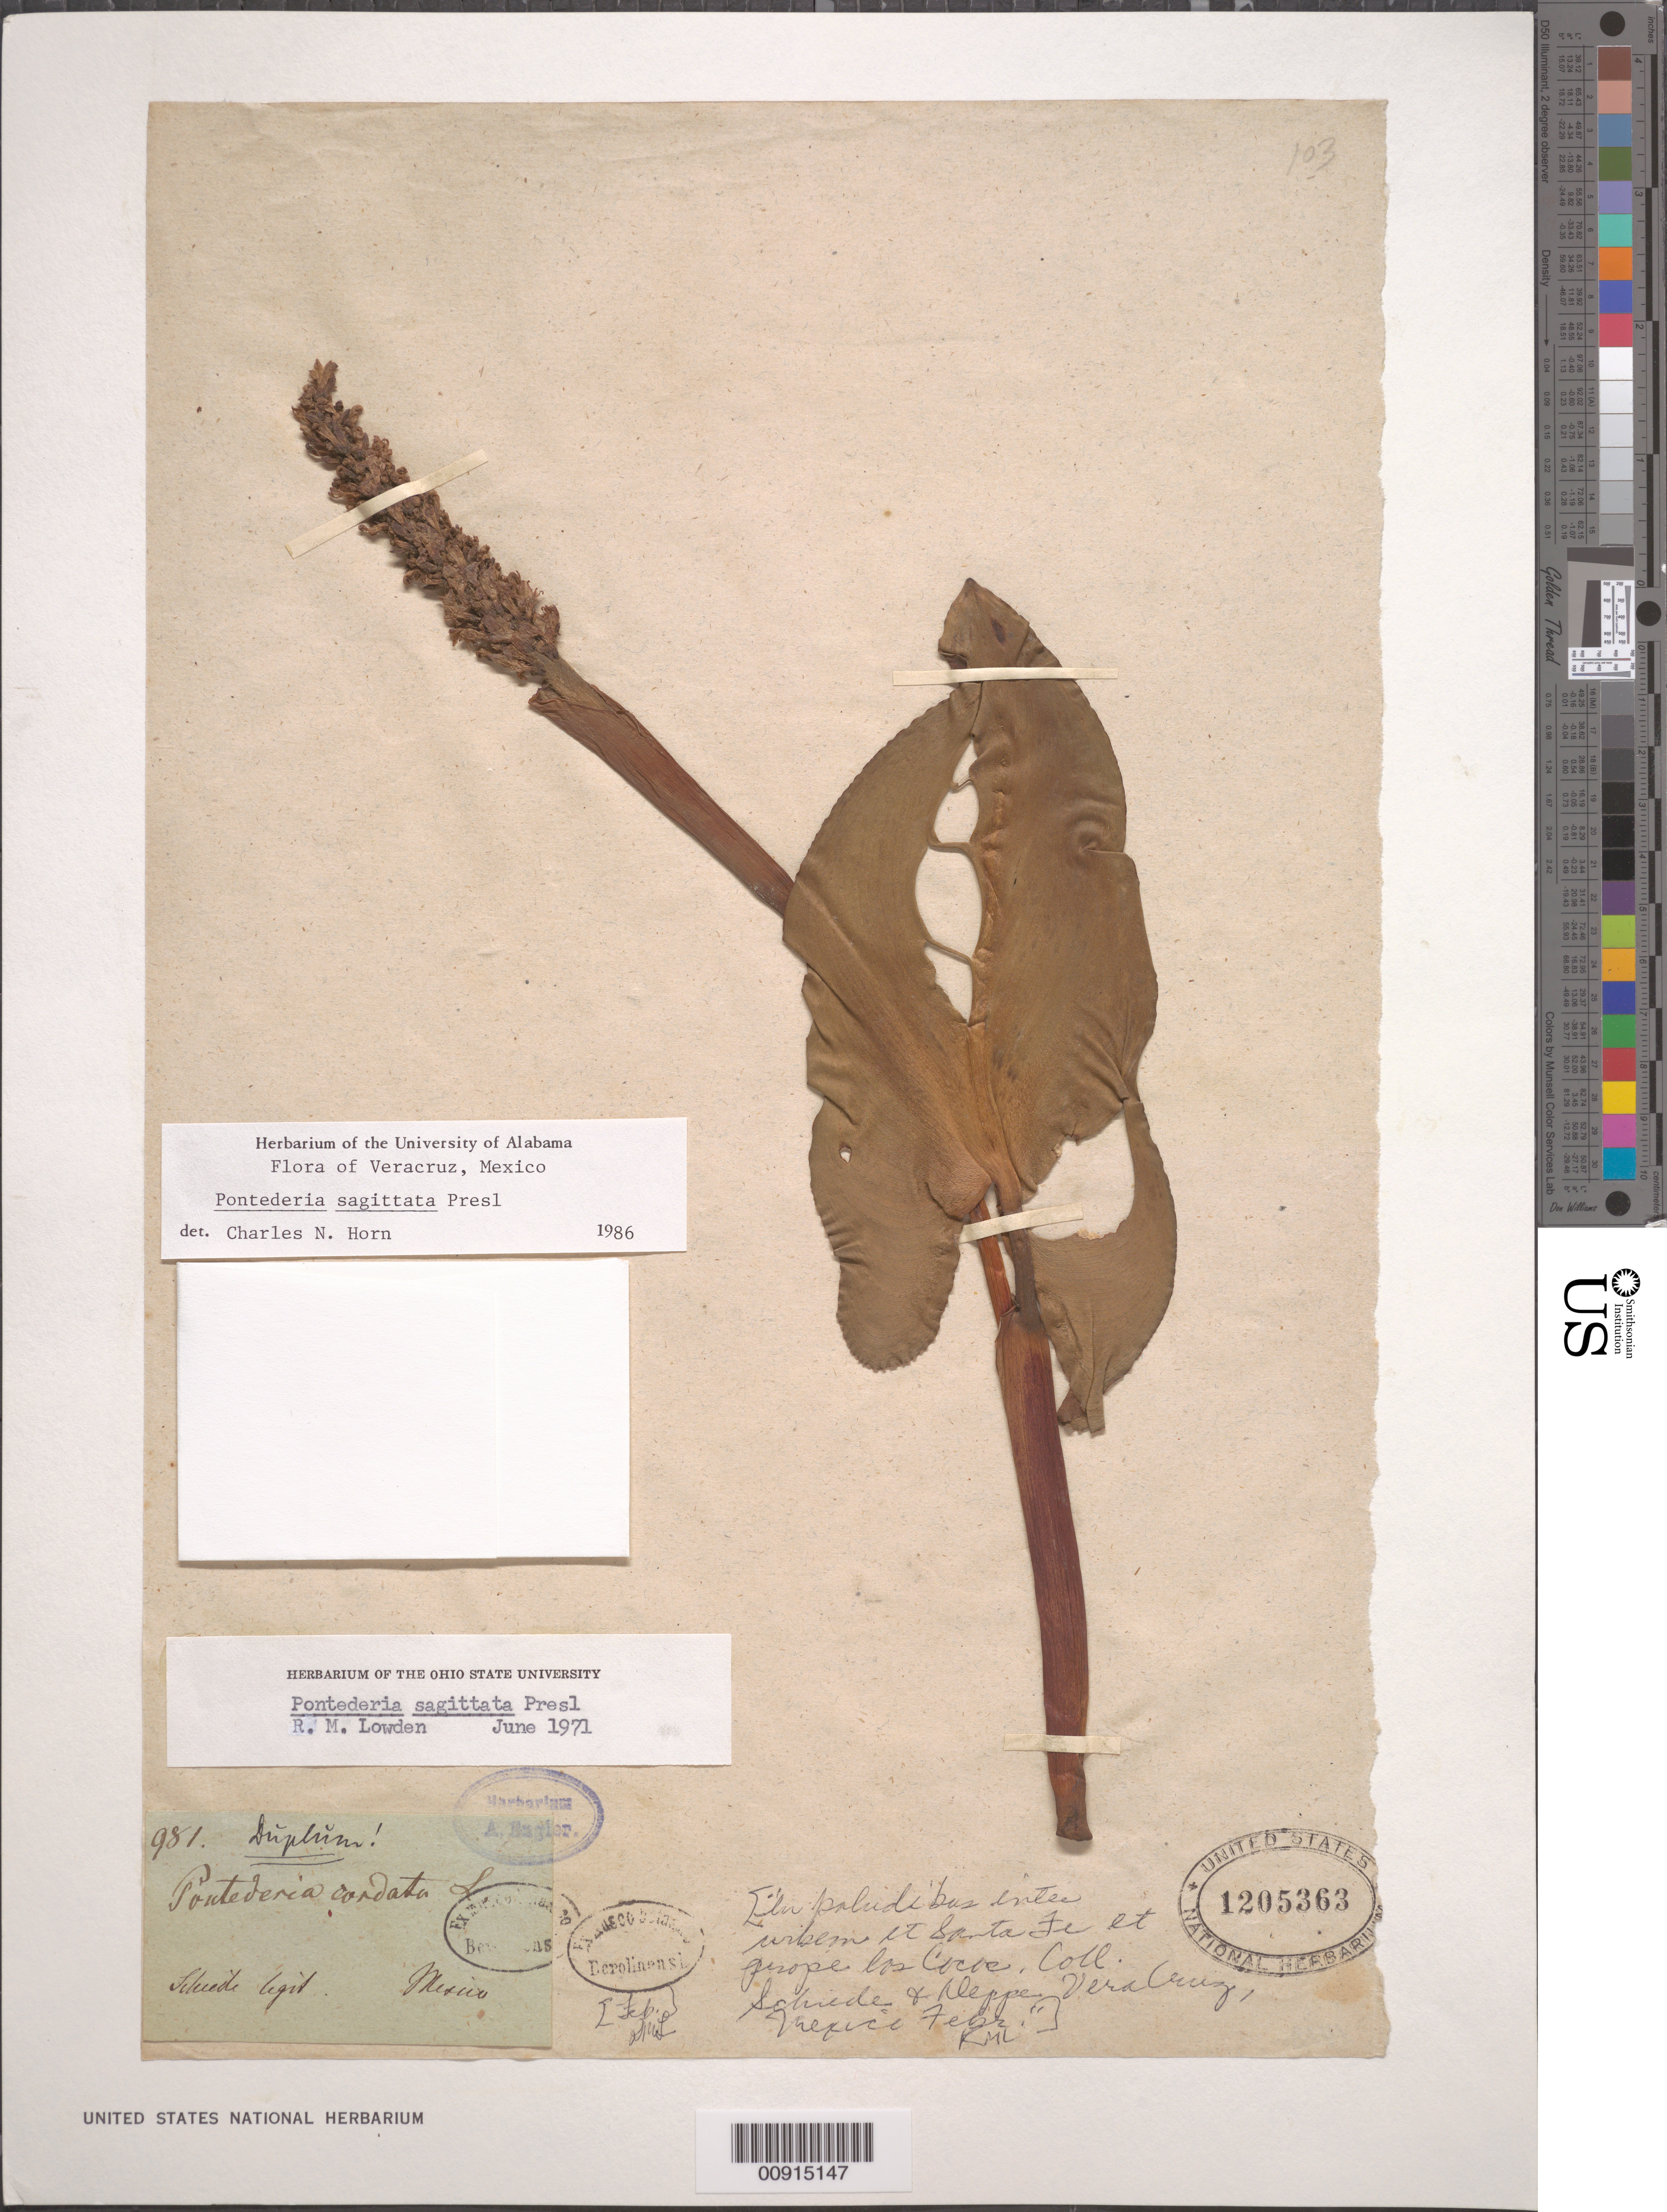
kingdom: Plantae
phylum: Tracheophyta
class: Liliopsida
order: Commelinales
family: Pontederiaceae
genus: Pontederia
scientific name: Pontederia sagittata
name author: C. Presl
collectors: Schiede, -- & Deppe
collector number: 981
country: Mexico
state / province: Veracruz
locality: Inter urbem et Santa Fe et prope los Cocos, Veracruz.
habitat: In paludibus.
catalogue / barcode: US 1205363